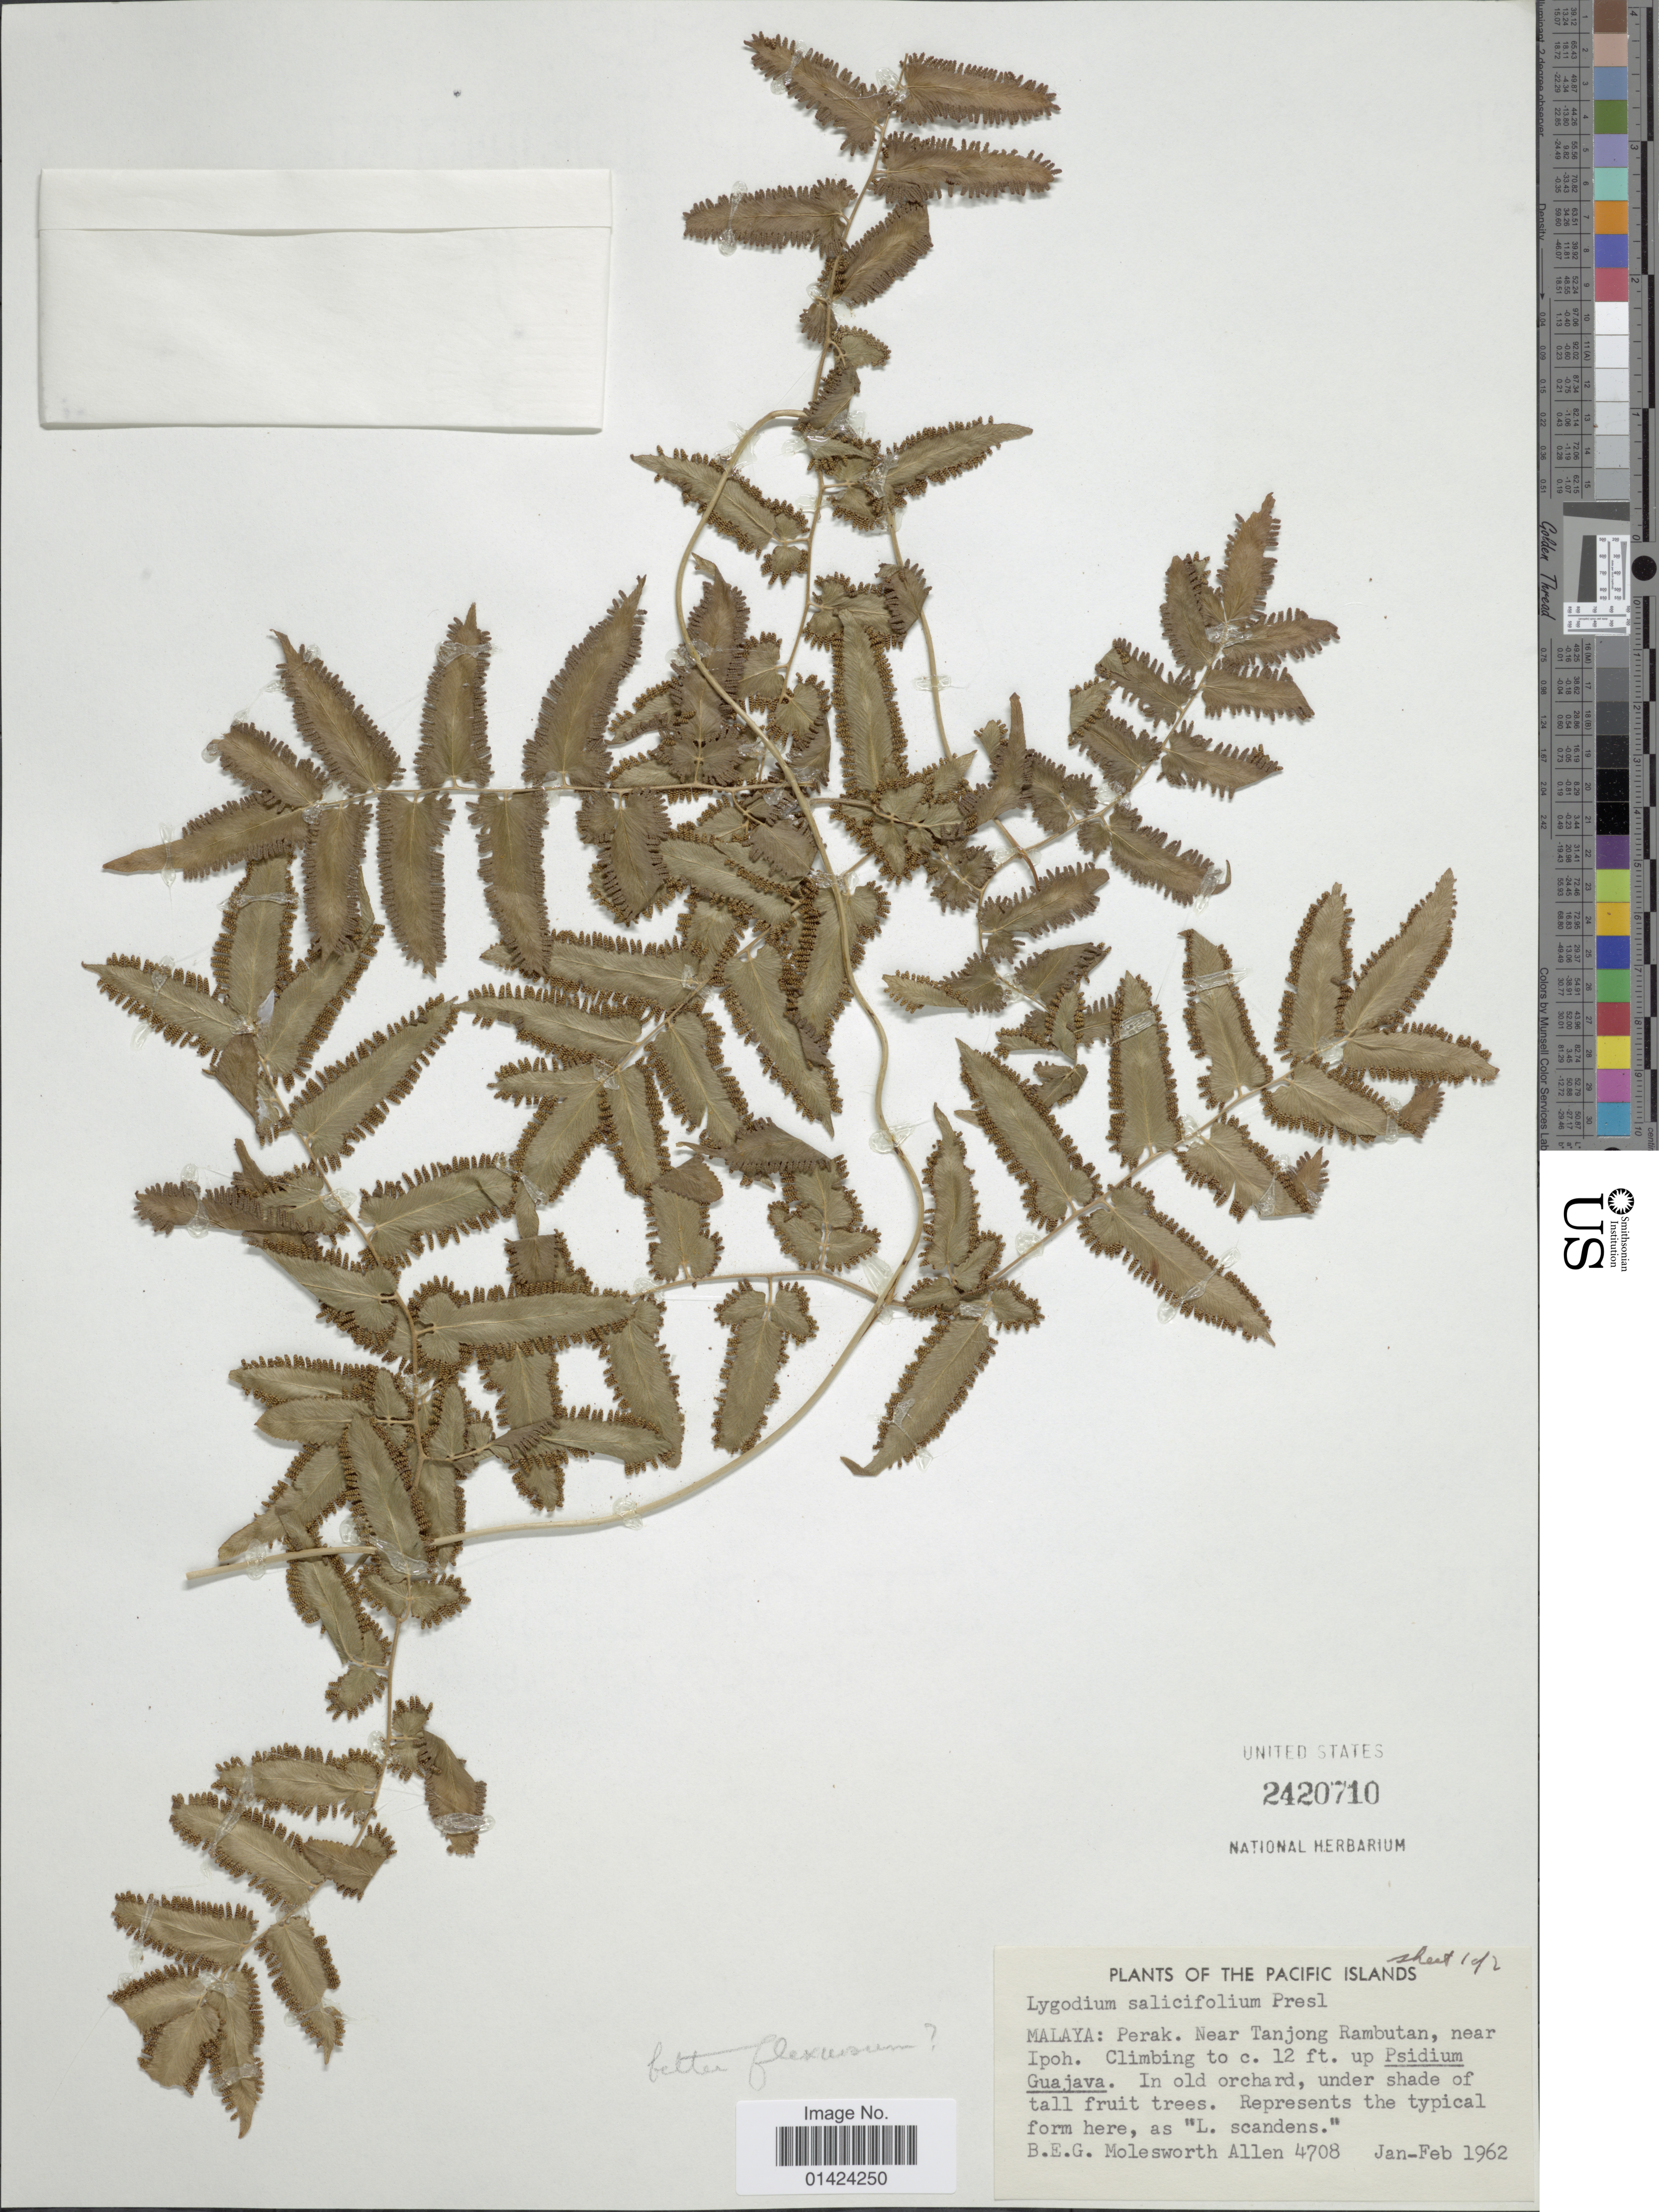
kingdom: Plantae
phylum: Tracheophyta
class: Polypodiopsida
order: Schizaeales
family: Lygodiaceae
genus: Lygodium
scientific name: Lygodium flexuosum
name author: Sw.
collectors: B. E. G. Molesworth-Allen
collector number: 4708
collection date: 1962-01/1962-02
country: Malaysia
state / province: Perak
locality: Malaya: Perak. Near Tanjong Rambutan, near Ipoh.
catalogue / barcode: US 2420710